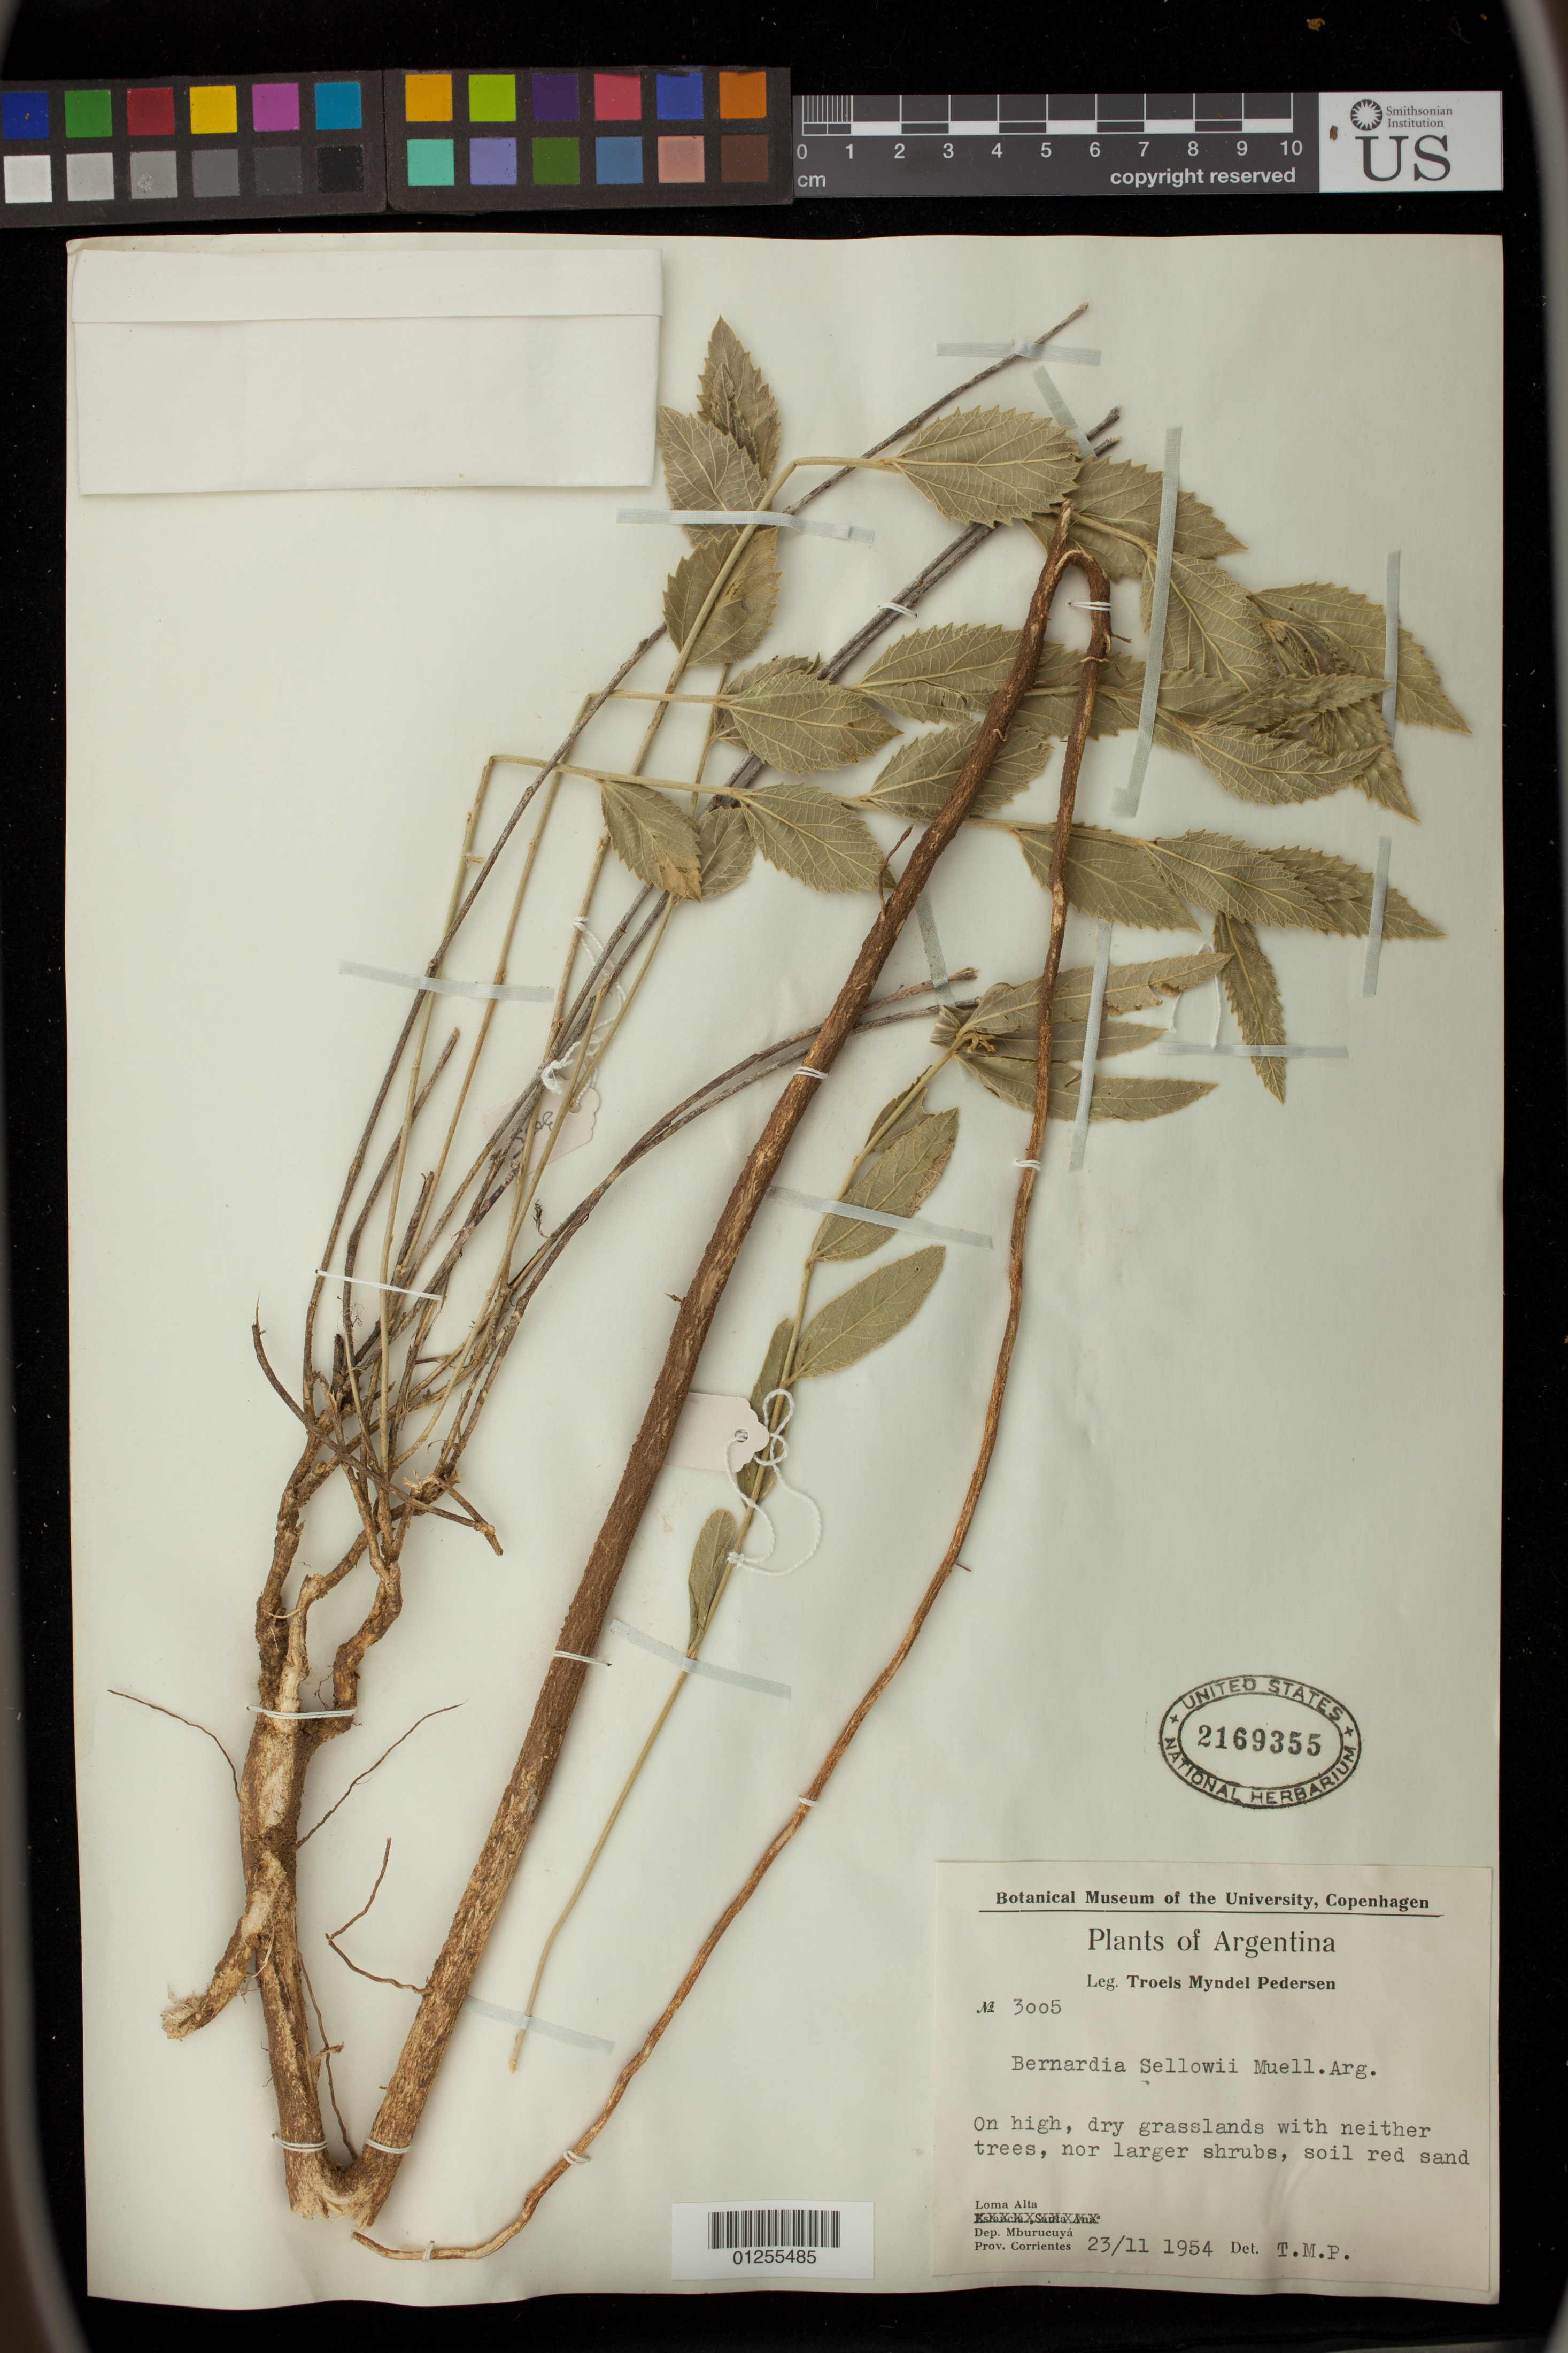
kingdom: Plantae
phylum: Tracheophyta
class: Magnoliopsida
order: Malpighiales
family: Euphorbiaceae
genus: Bernardia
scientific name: Bernardia sellowii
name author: Müll. Arg.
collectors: T. M. Pedersen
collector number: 3005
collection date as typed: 23 Nov 1954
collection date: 1954-11-23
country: Argentina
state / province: Corrientes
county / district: Mburucuyá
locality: Loma Alta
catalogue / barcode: US 2169355